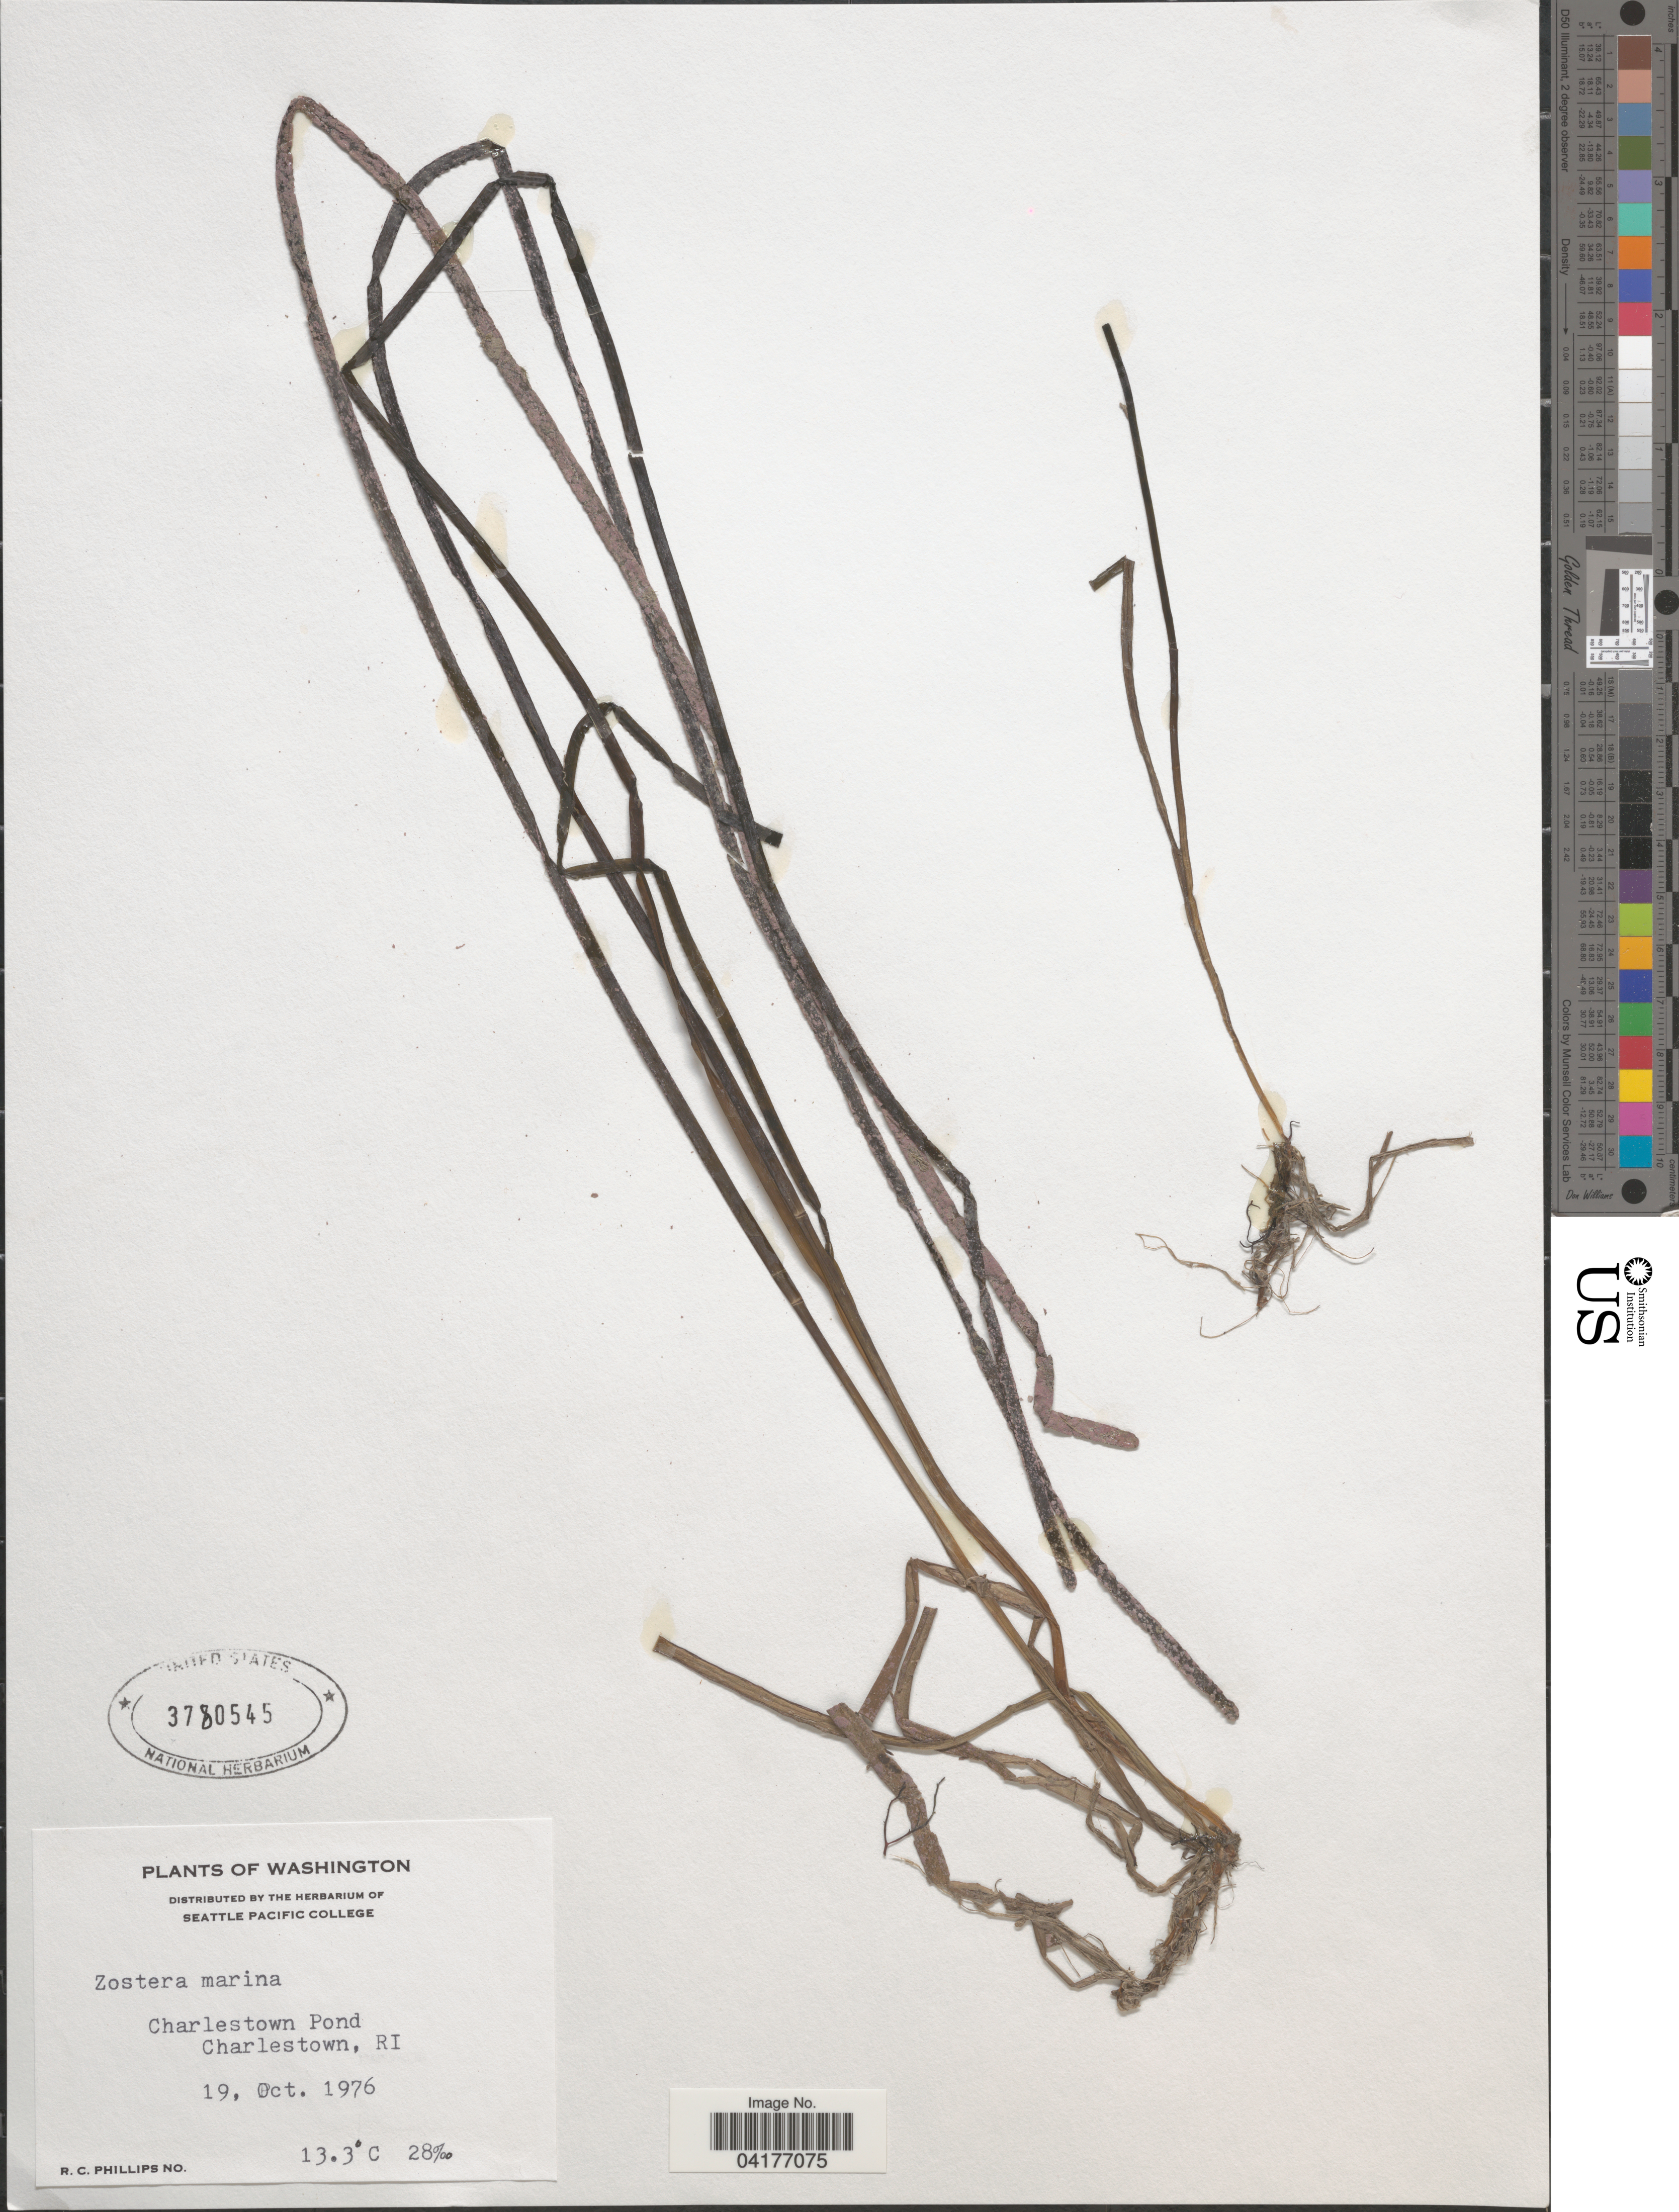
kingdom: Plantae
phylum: Tracheophyta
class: Liliopsida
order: Alismatales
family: Zosteraceae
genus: Zostera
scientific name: Zostera marina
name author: L.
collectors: R. C. Phillips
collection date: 1976-10-19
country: United States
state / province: Rhode Island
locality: Charlestown Pond, Charlestown, RI.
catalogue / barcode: US 3780545